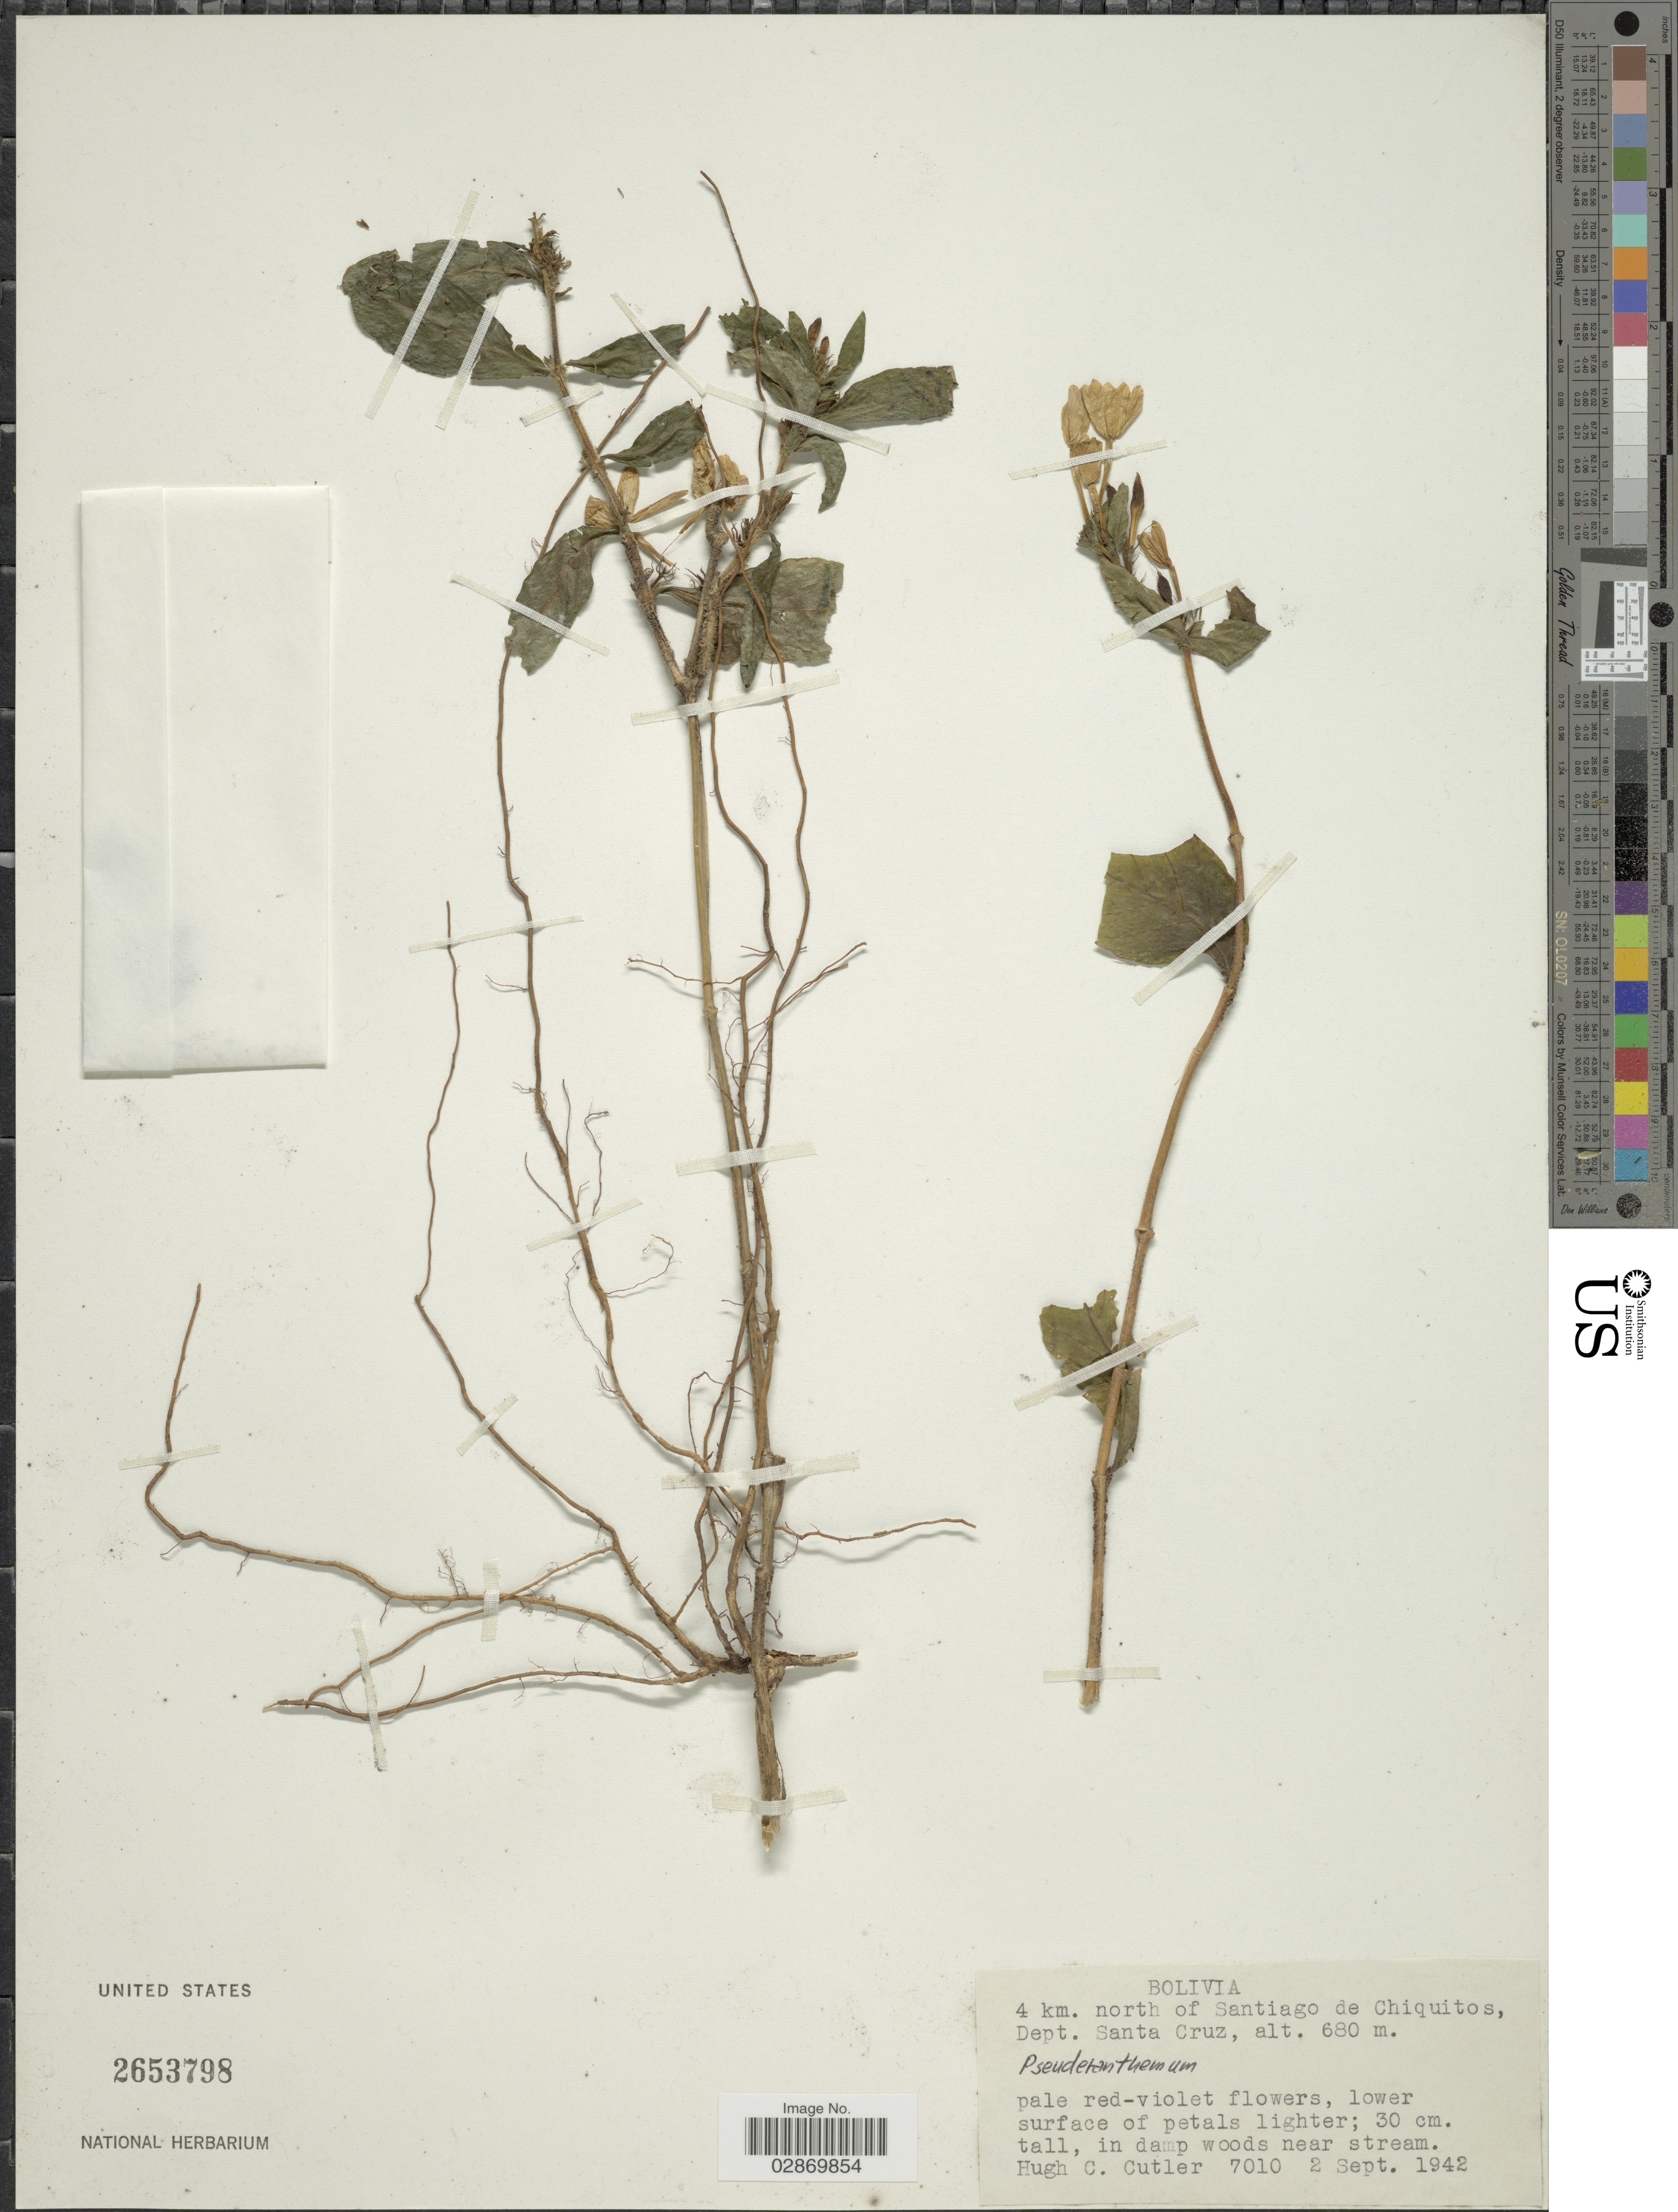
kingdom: Plantae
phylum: Tracheophyta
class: Magnoliopsida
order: Lamiales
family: Acanthaceae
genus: Pseuderanthemum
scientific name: Pseuderanthemum congestum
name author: (S. Moore) Wassh.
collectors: H. C. Cutler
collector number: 7010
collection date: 1942-09-02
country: Bolivia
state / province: Santa Cruz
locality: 4 km. north of Santiago de Chiquitos, Dept. Santa Cruz.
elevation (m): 680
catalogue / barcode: US 2653798